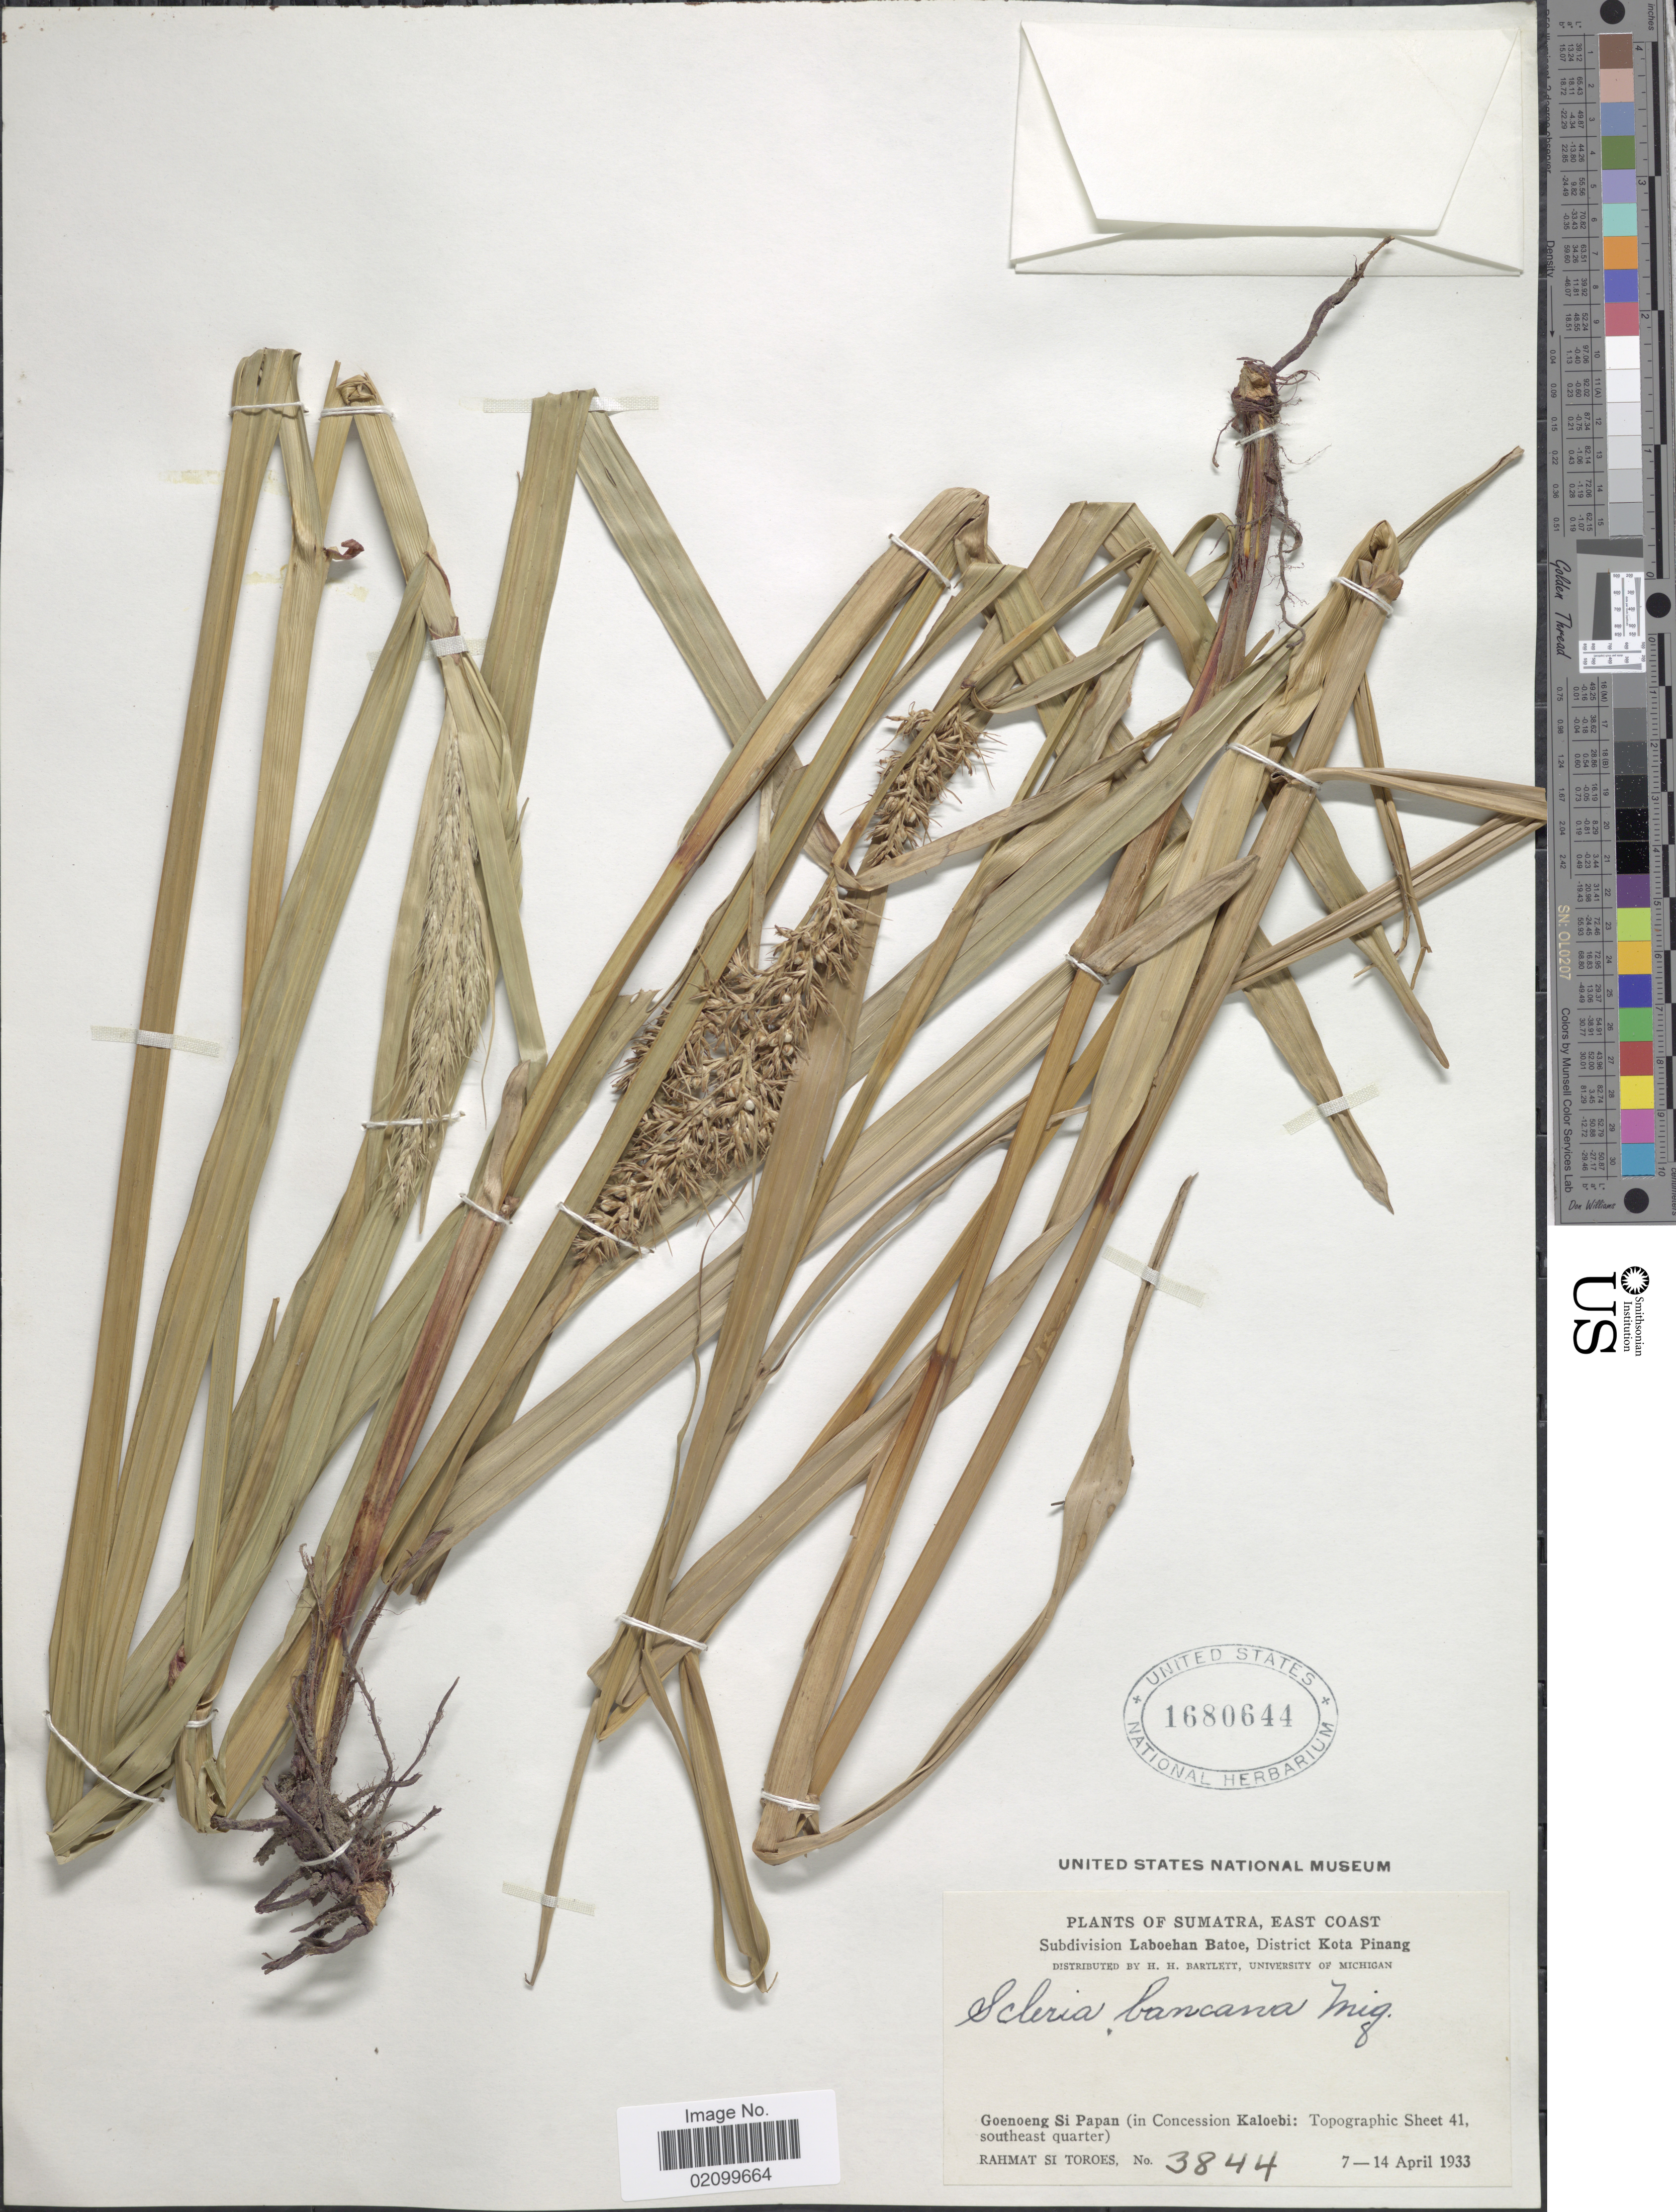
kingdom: Plantae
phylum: Tracheophyta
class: Liliopsida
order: Poales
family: Cyperaceae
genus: Scleria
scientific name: Scleria bancana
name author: Miq.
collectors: Rahmat Si Boeea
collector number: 3844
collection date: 1933-04-07/1933-04-14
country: Indonesia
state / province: Sumatra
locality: East Coast. Goenoeng Si Papan (in Consession Kaloebi: Topographic Sheet 41, southeast quarter)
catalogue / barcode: US 1680644